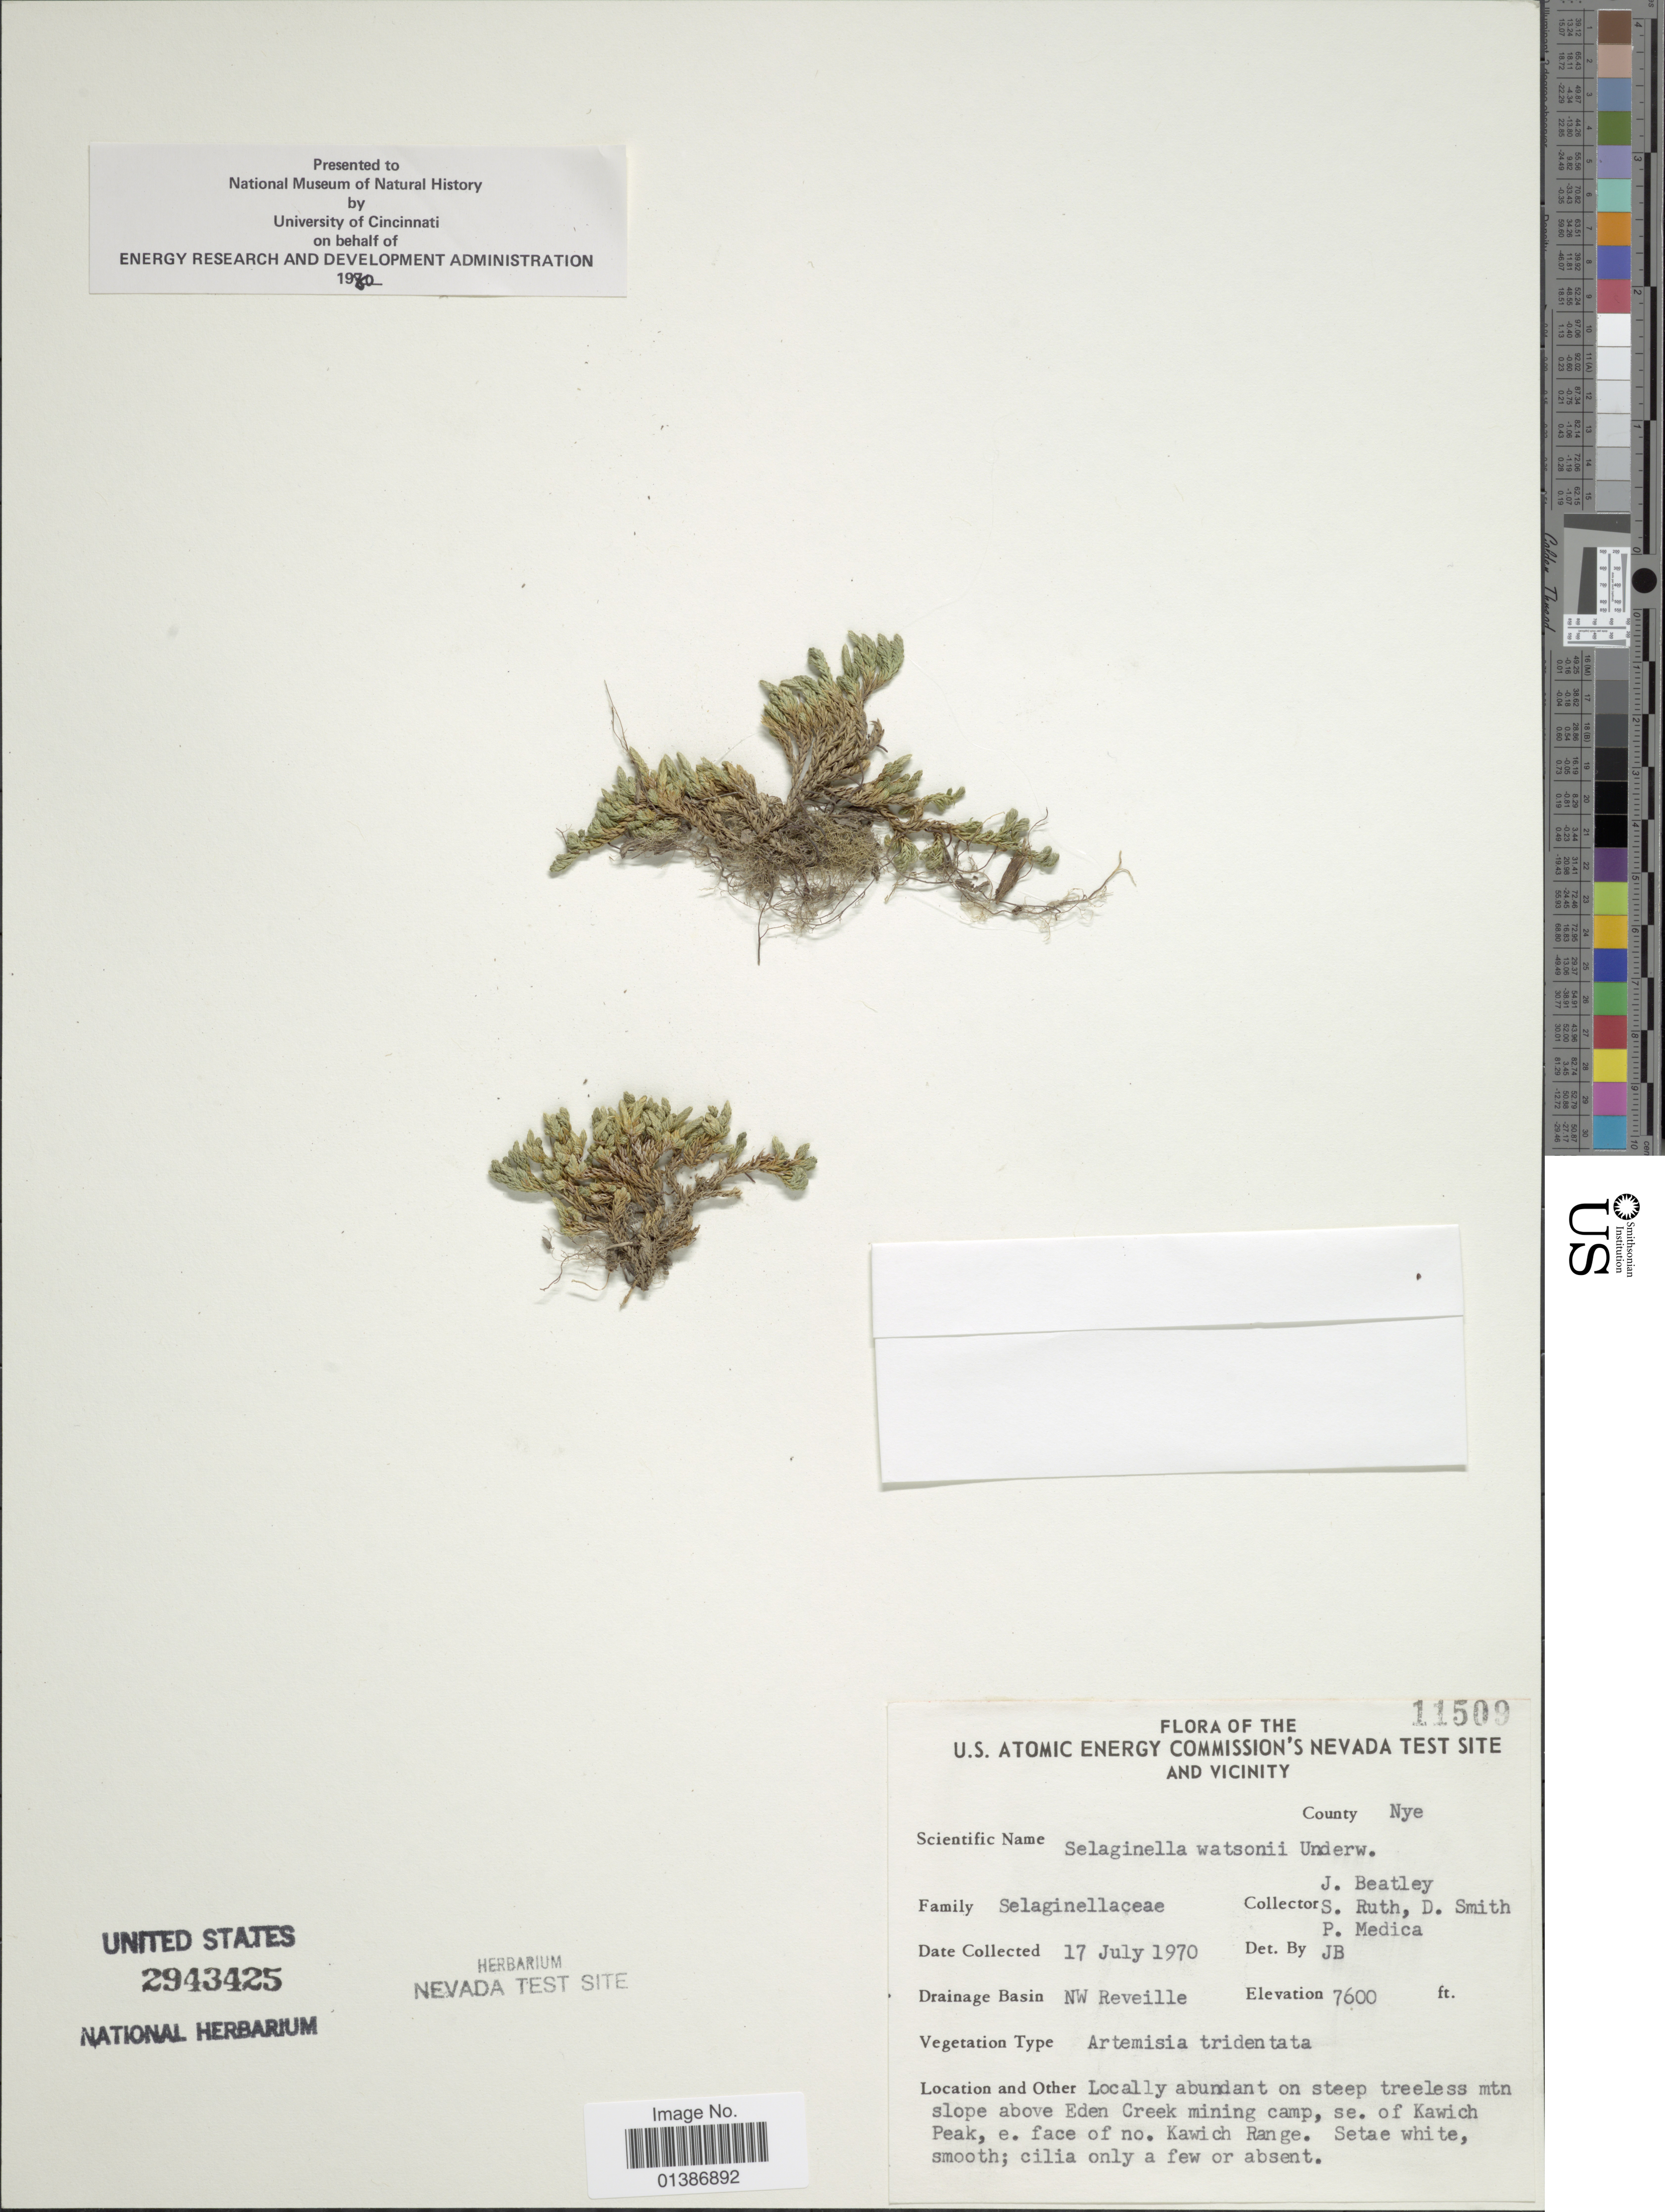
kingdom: Plantae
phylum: Tracheophyta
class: Lycopodiopsida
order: Selaginellales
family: Selaginellaceae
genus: Selaginella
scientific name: Selaginella watsonii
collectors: J. C. Beatley, S. Ruth, D. Smith & P. Medica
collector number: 11509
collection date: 1970-07-17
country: United States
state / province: Nevada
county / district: Nye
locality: Flora of the U.S. Atomic Energy Commission's Nevada Test Site and Vicinity. NW Reveille. Locally abundant on steep treeless mtn slope above Eden Creek mining camp, se. of Kawich Peak, e. face of no. Kawich Range.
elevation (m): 2316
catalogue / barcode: US 2943425